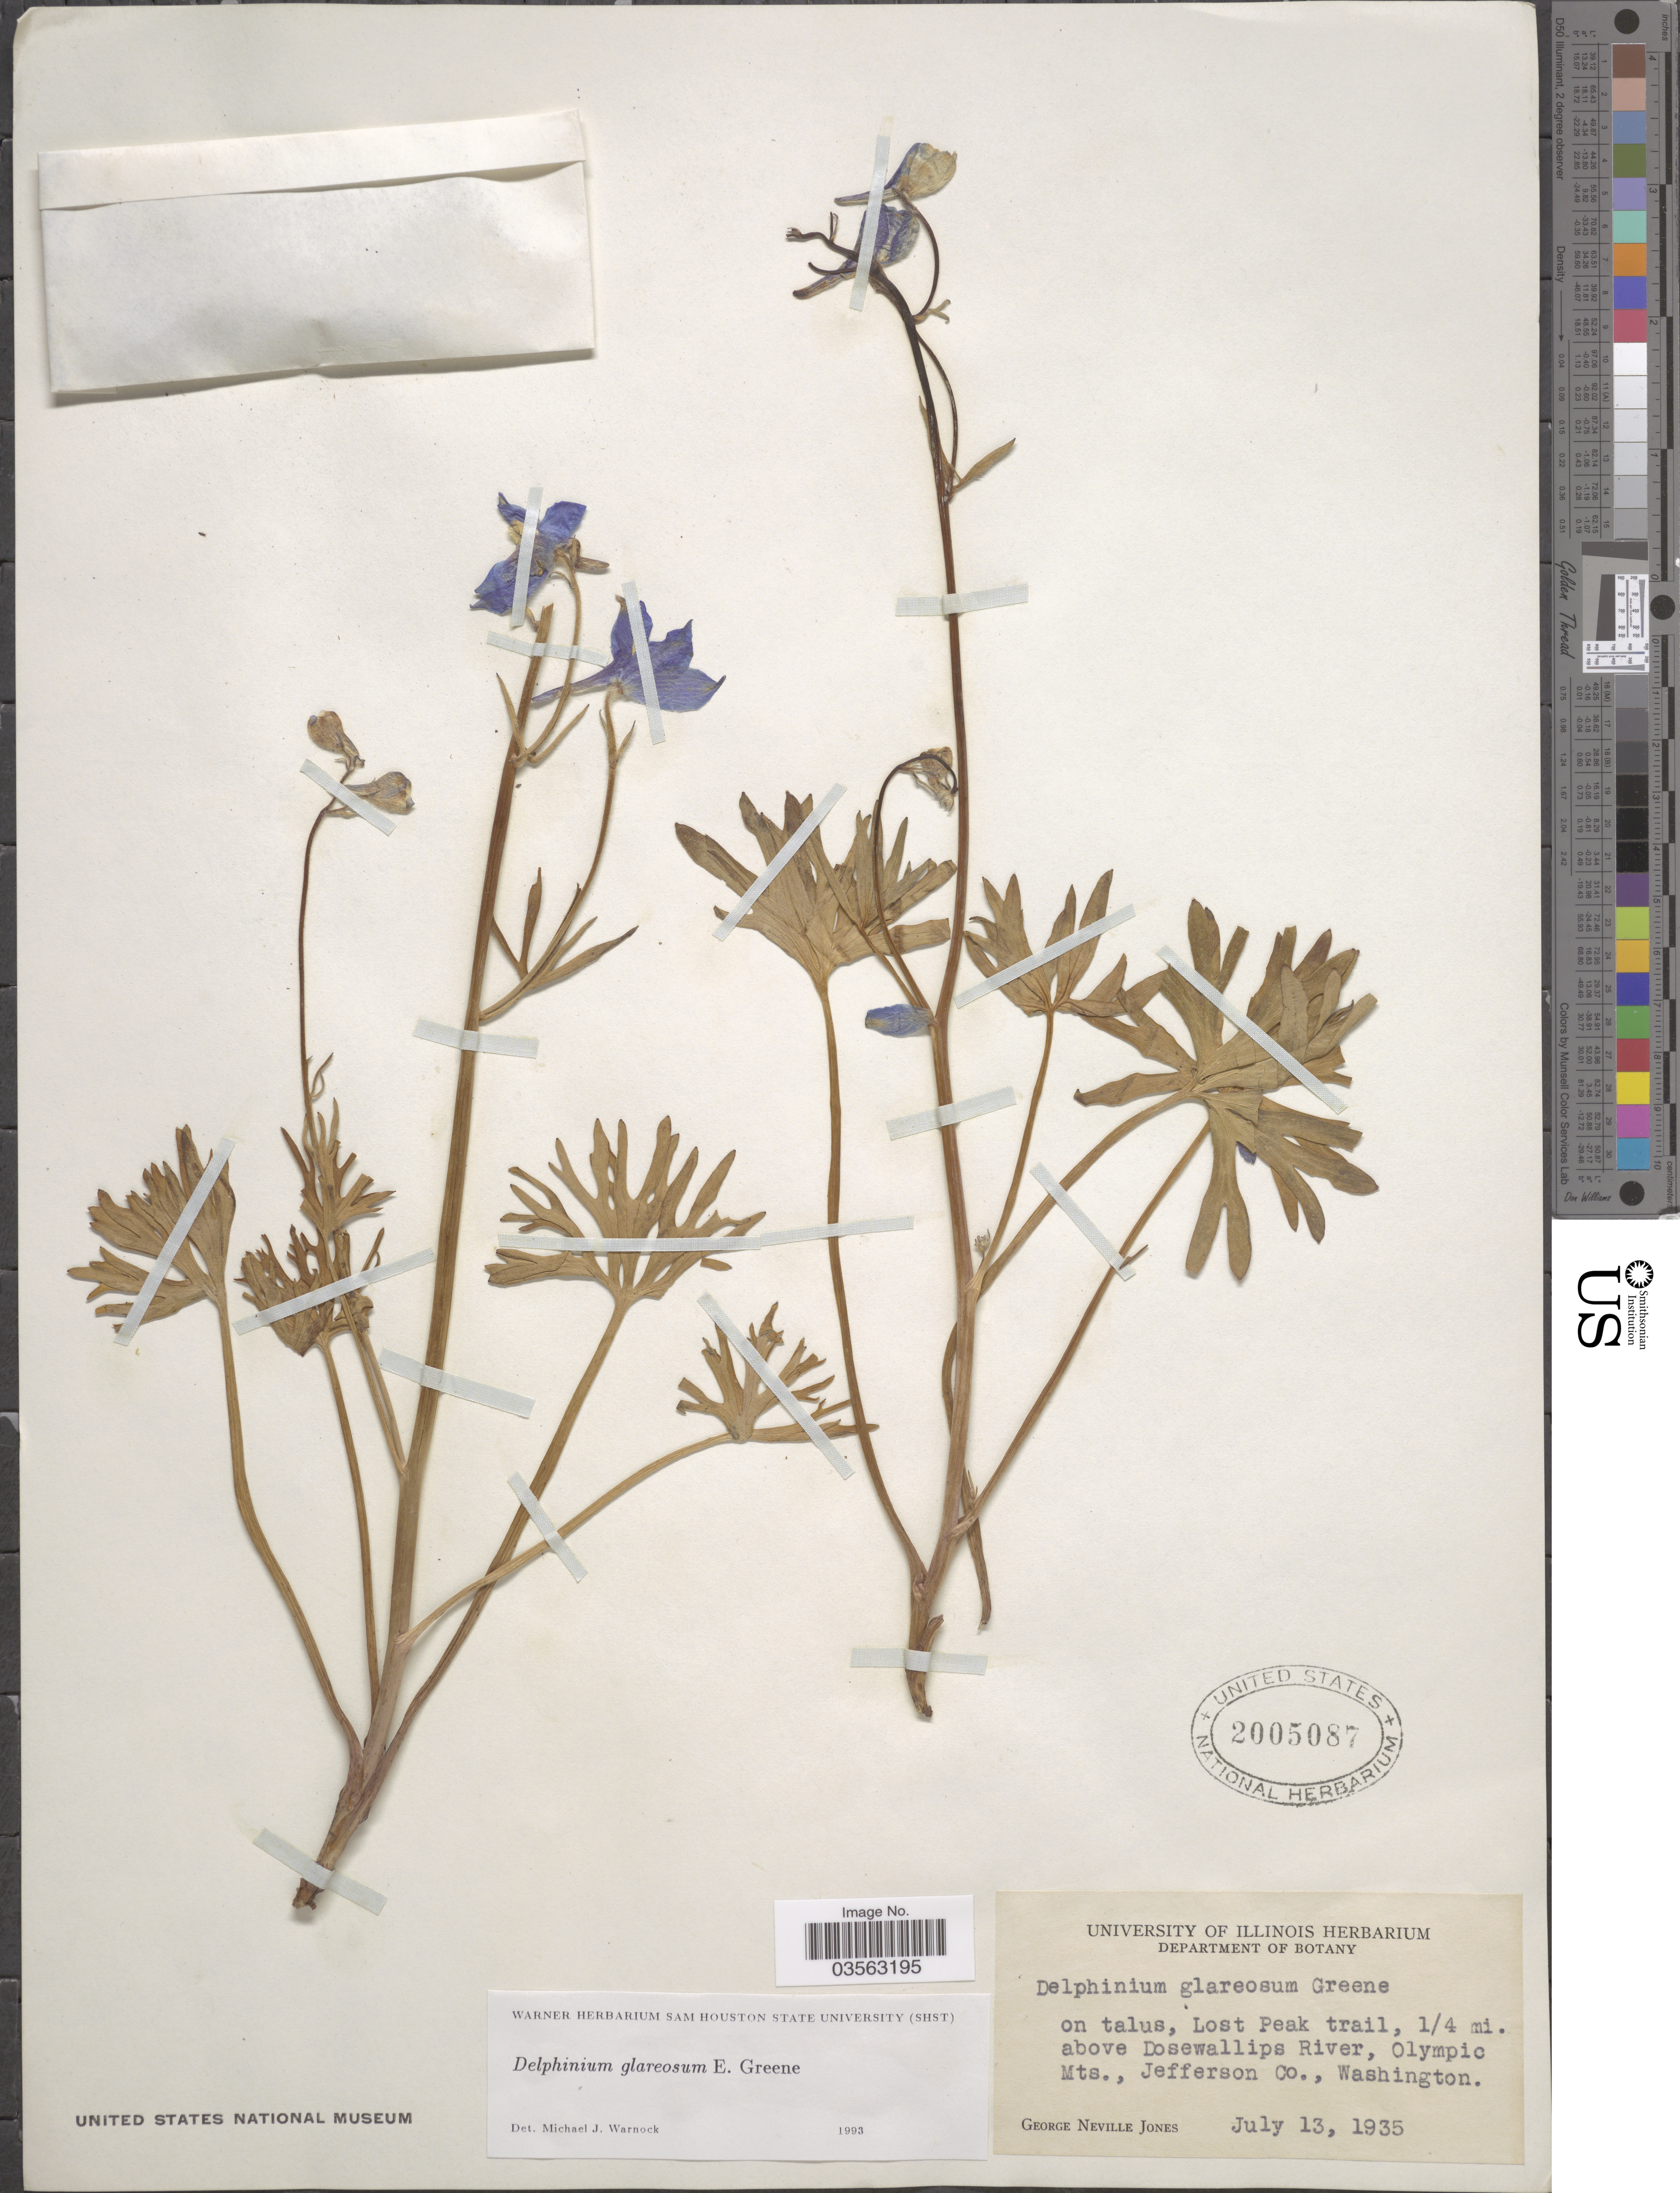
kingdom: Plantae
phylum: Tracheophyta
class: Magnoliopsida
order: Ranunculales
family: Ranunculaceae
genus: Delphinium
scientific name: Delphinium glareosum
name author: Greene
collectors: G. N. Jones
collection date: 1935-07-13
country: United States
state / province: Washington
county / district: Jefferson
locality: Lost Peak trail, ¼ mi. above Dosewallips River, Olympic Mts., Jefferson Co.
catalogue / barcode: US 2005087